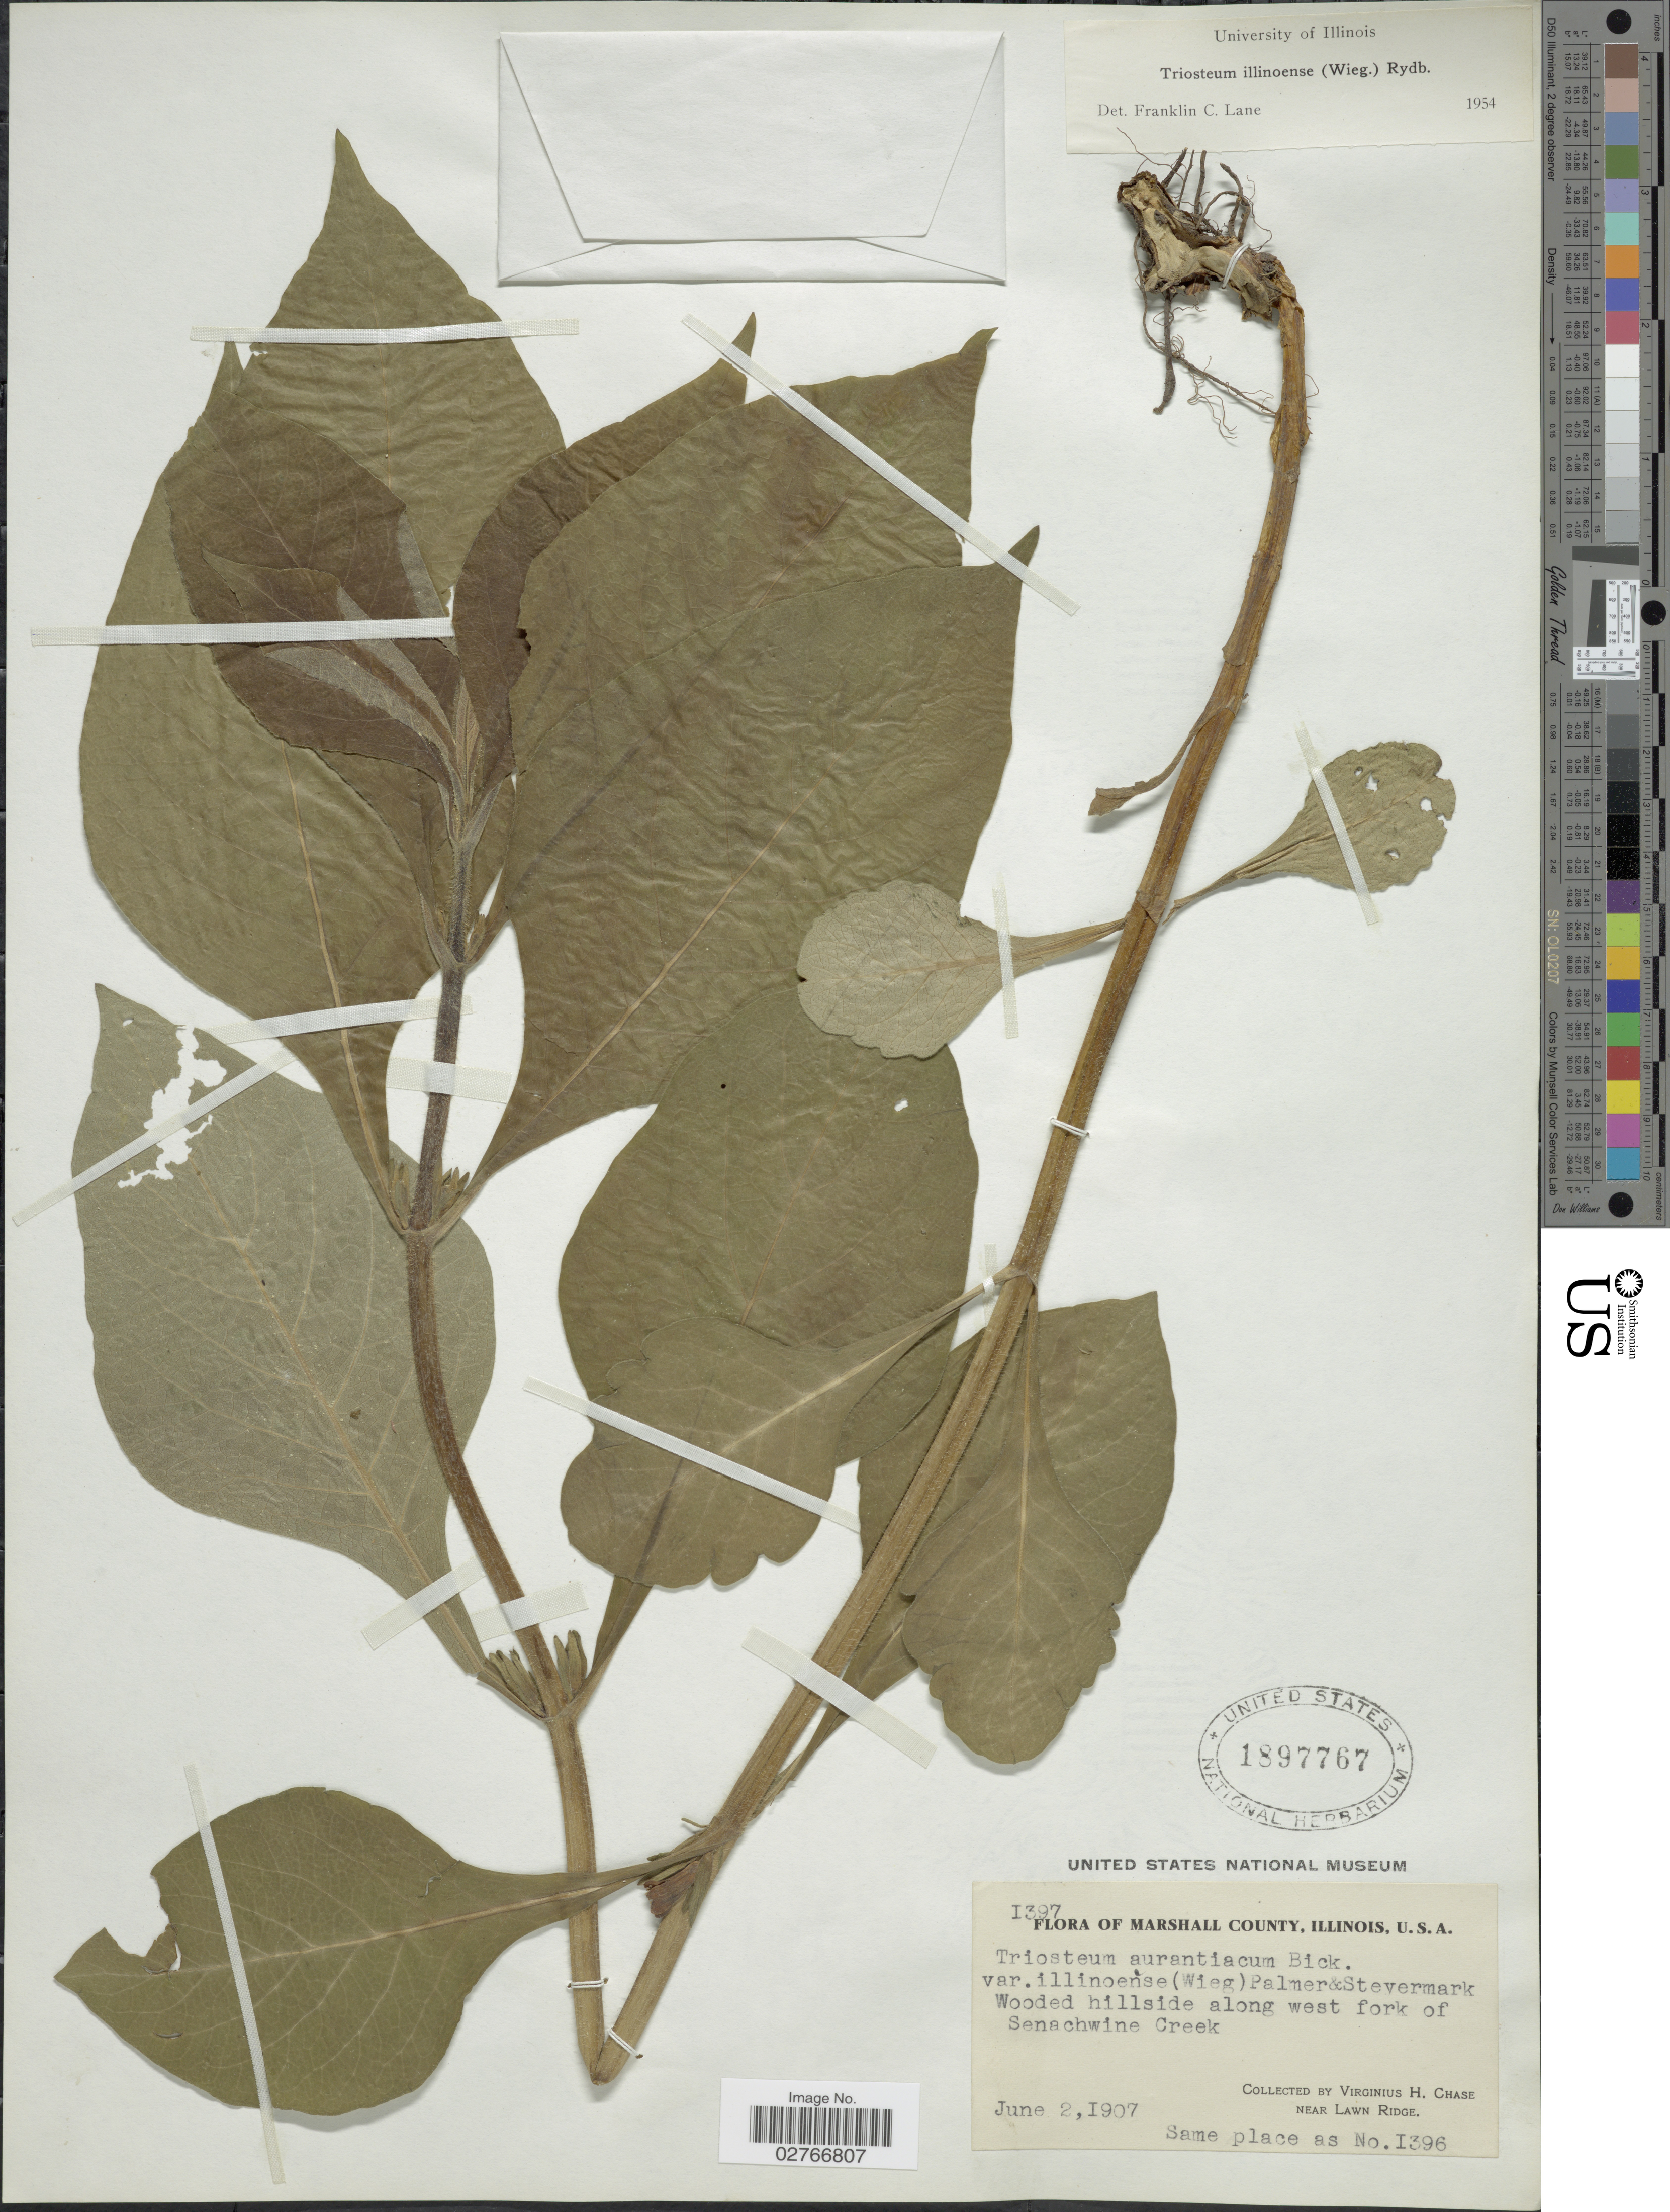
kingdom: Plantae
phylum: Tracheophyta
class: Magnoliopsida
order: Dipsacales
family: Caprifoliaceae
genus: Triosteum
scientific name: Triosteum illinoense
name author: (Wiegand) Rydb.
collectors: V. H. Chase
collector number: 1397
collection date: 1907-06-02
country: United States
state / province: Illinois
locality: Marshall County. Wooded hillside along west fork of Senachwine Creek. Near Lawn Ridge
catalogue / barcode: US 1897767